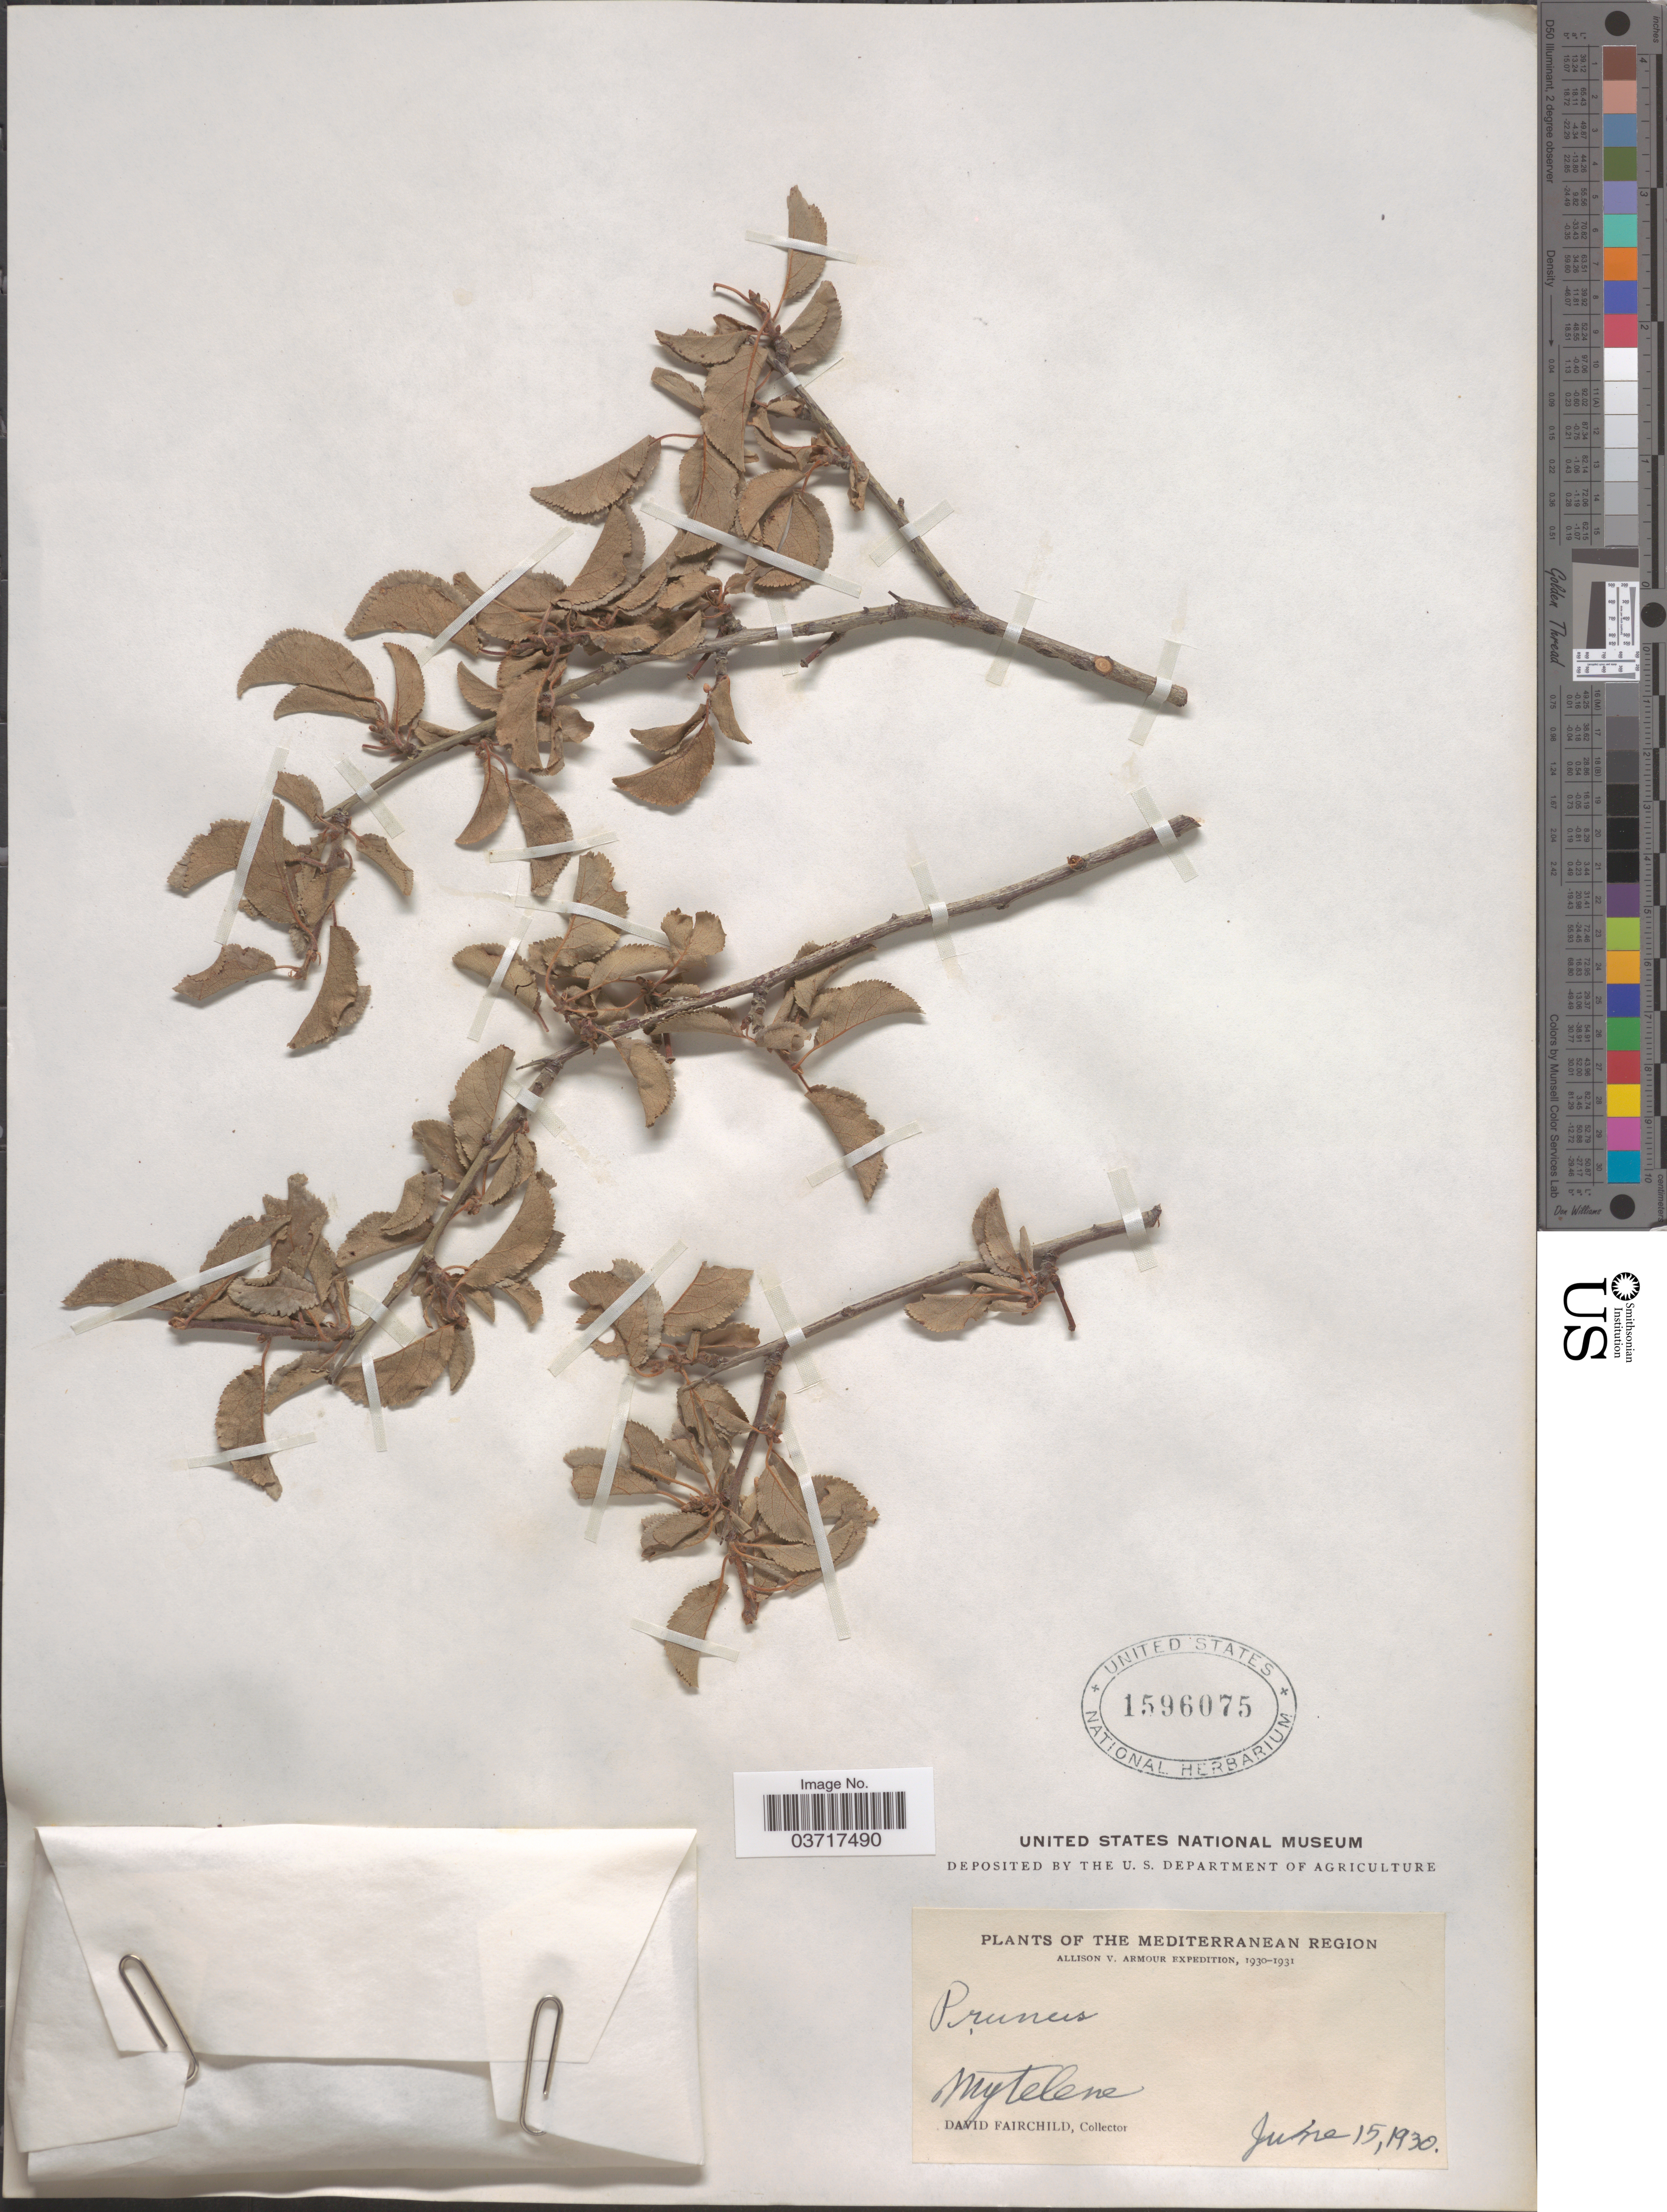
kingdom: Plantae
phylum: Tracheophyta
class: Magnoliopsida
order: Rosales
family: Rosaceae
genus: Prunus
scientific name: Prunus sp.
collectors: D. Fairchild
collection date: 1930-06-15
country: Greece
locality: Mediterranean Region. Mytelene.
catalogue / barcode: US 1596075